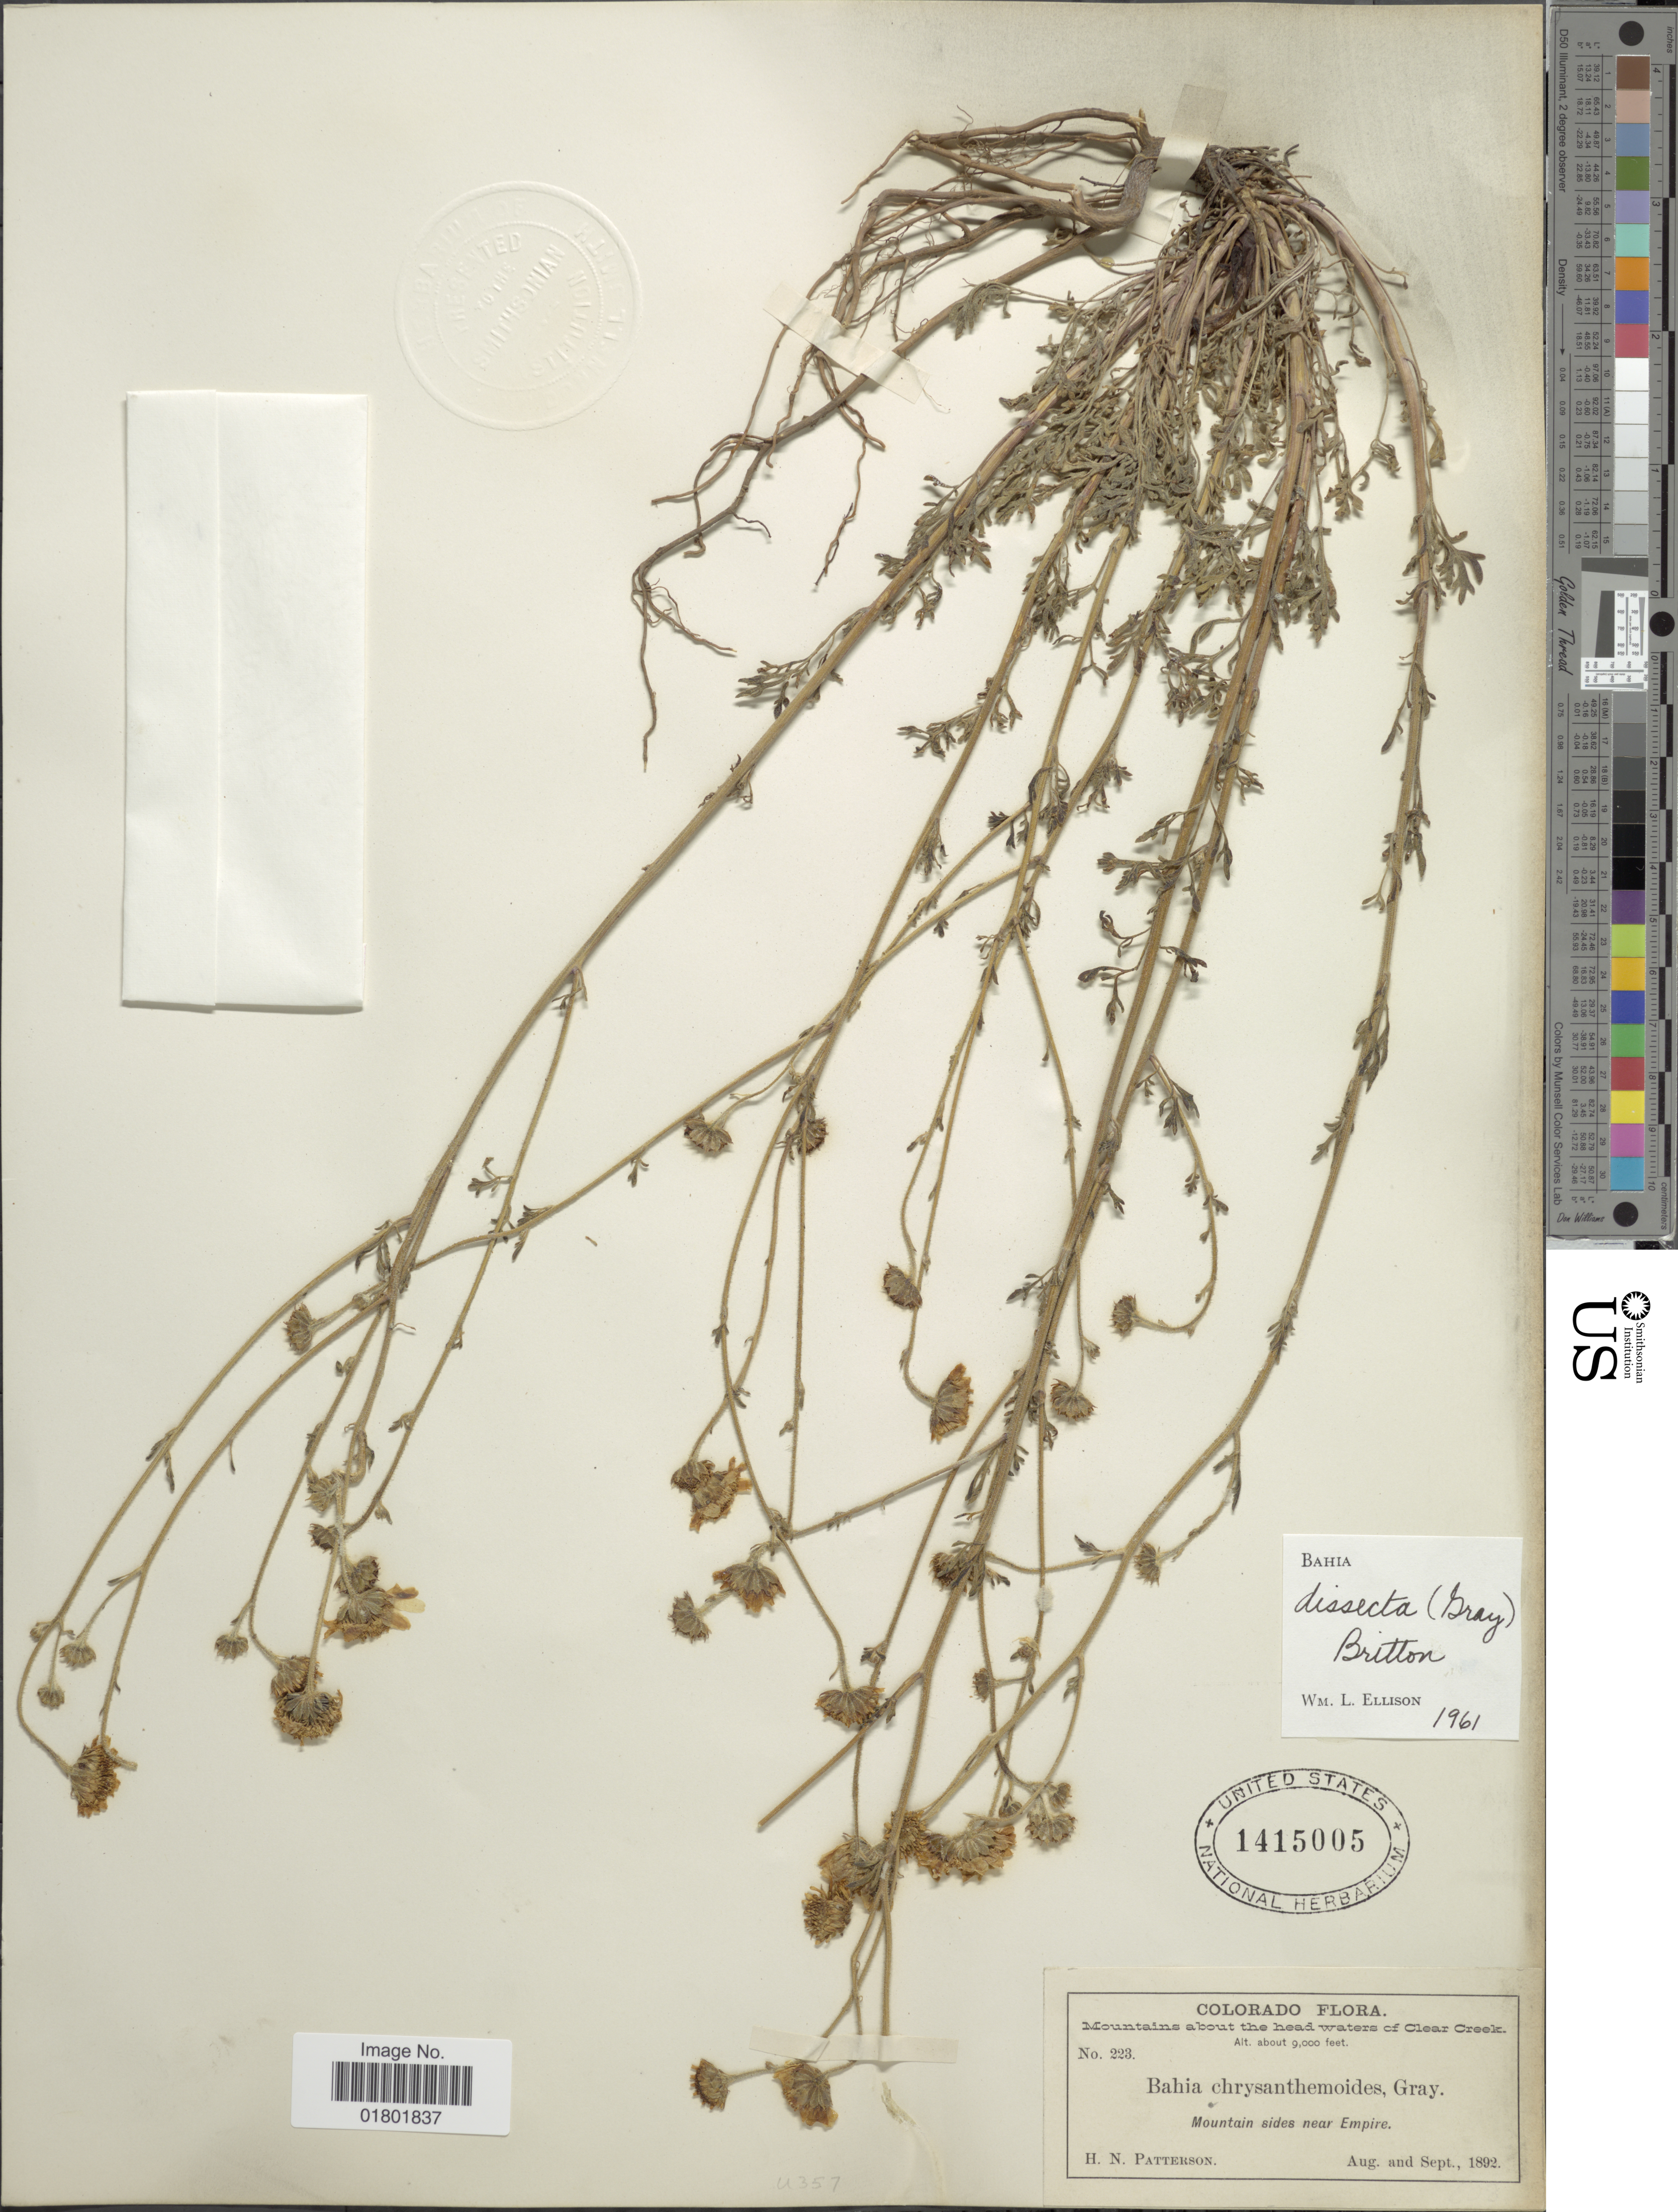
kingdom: Plantae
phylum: Tracheophyta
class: Magnoliopsida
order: Asterales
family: Asteraceae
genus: Bahia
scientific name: Bahia dissecta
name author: (A. Gray) Britton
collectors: H. N. Patterson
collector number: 223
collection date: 1892-08/1892-09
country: United States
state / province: Colorado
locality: Mountain sides near Empire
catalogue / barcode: US 1415005